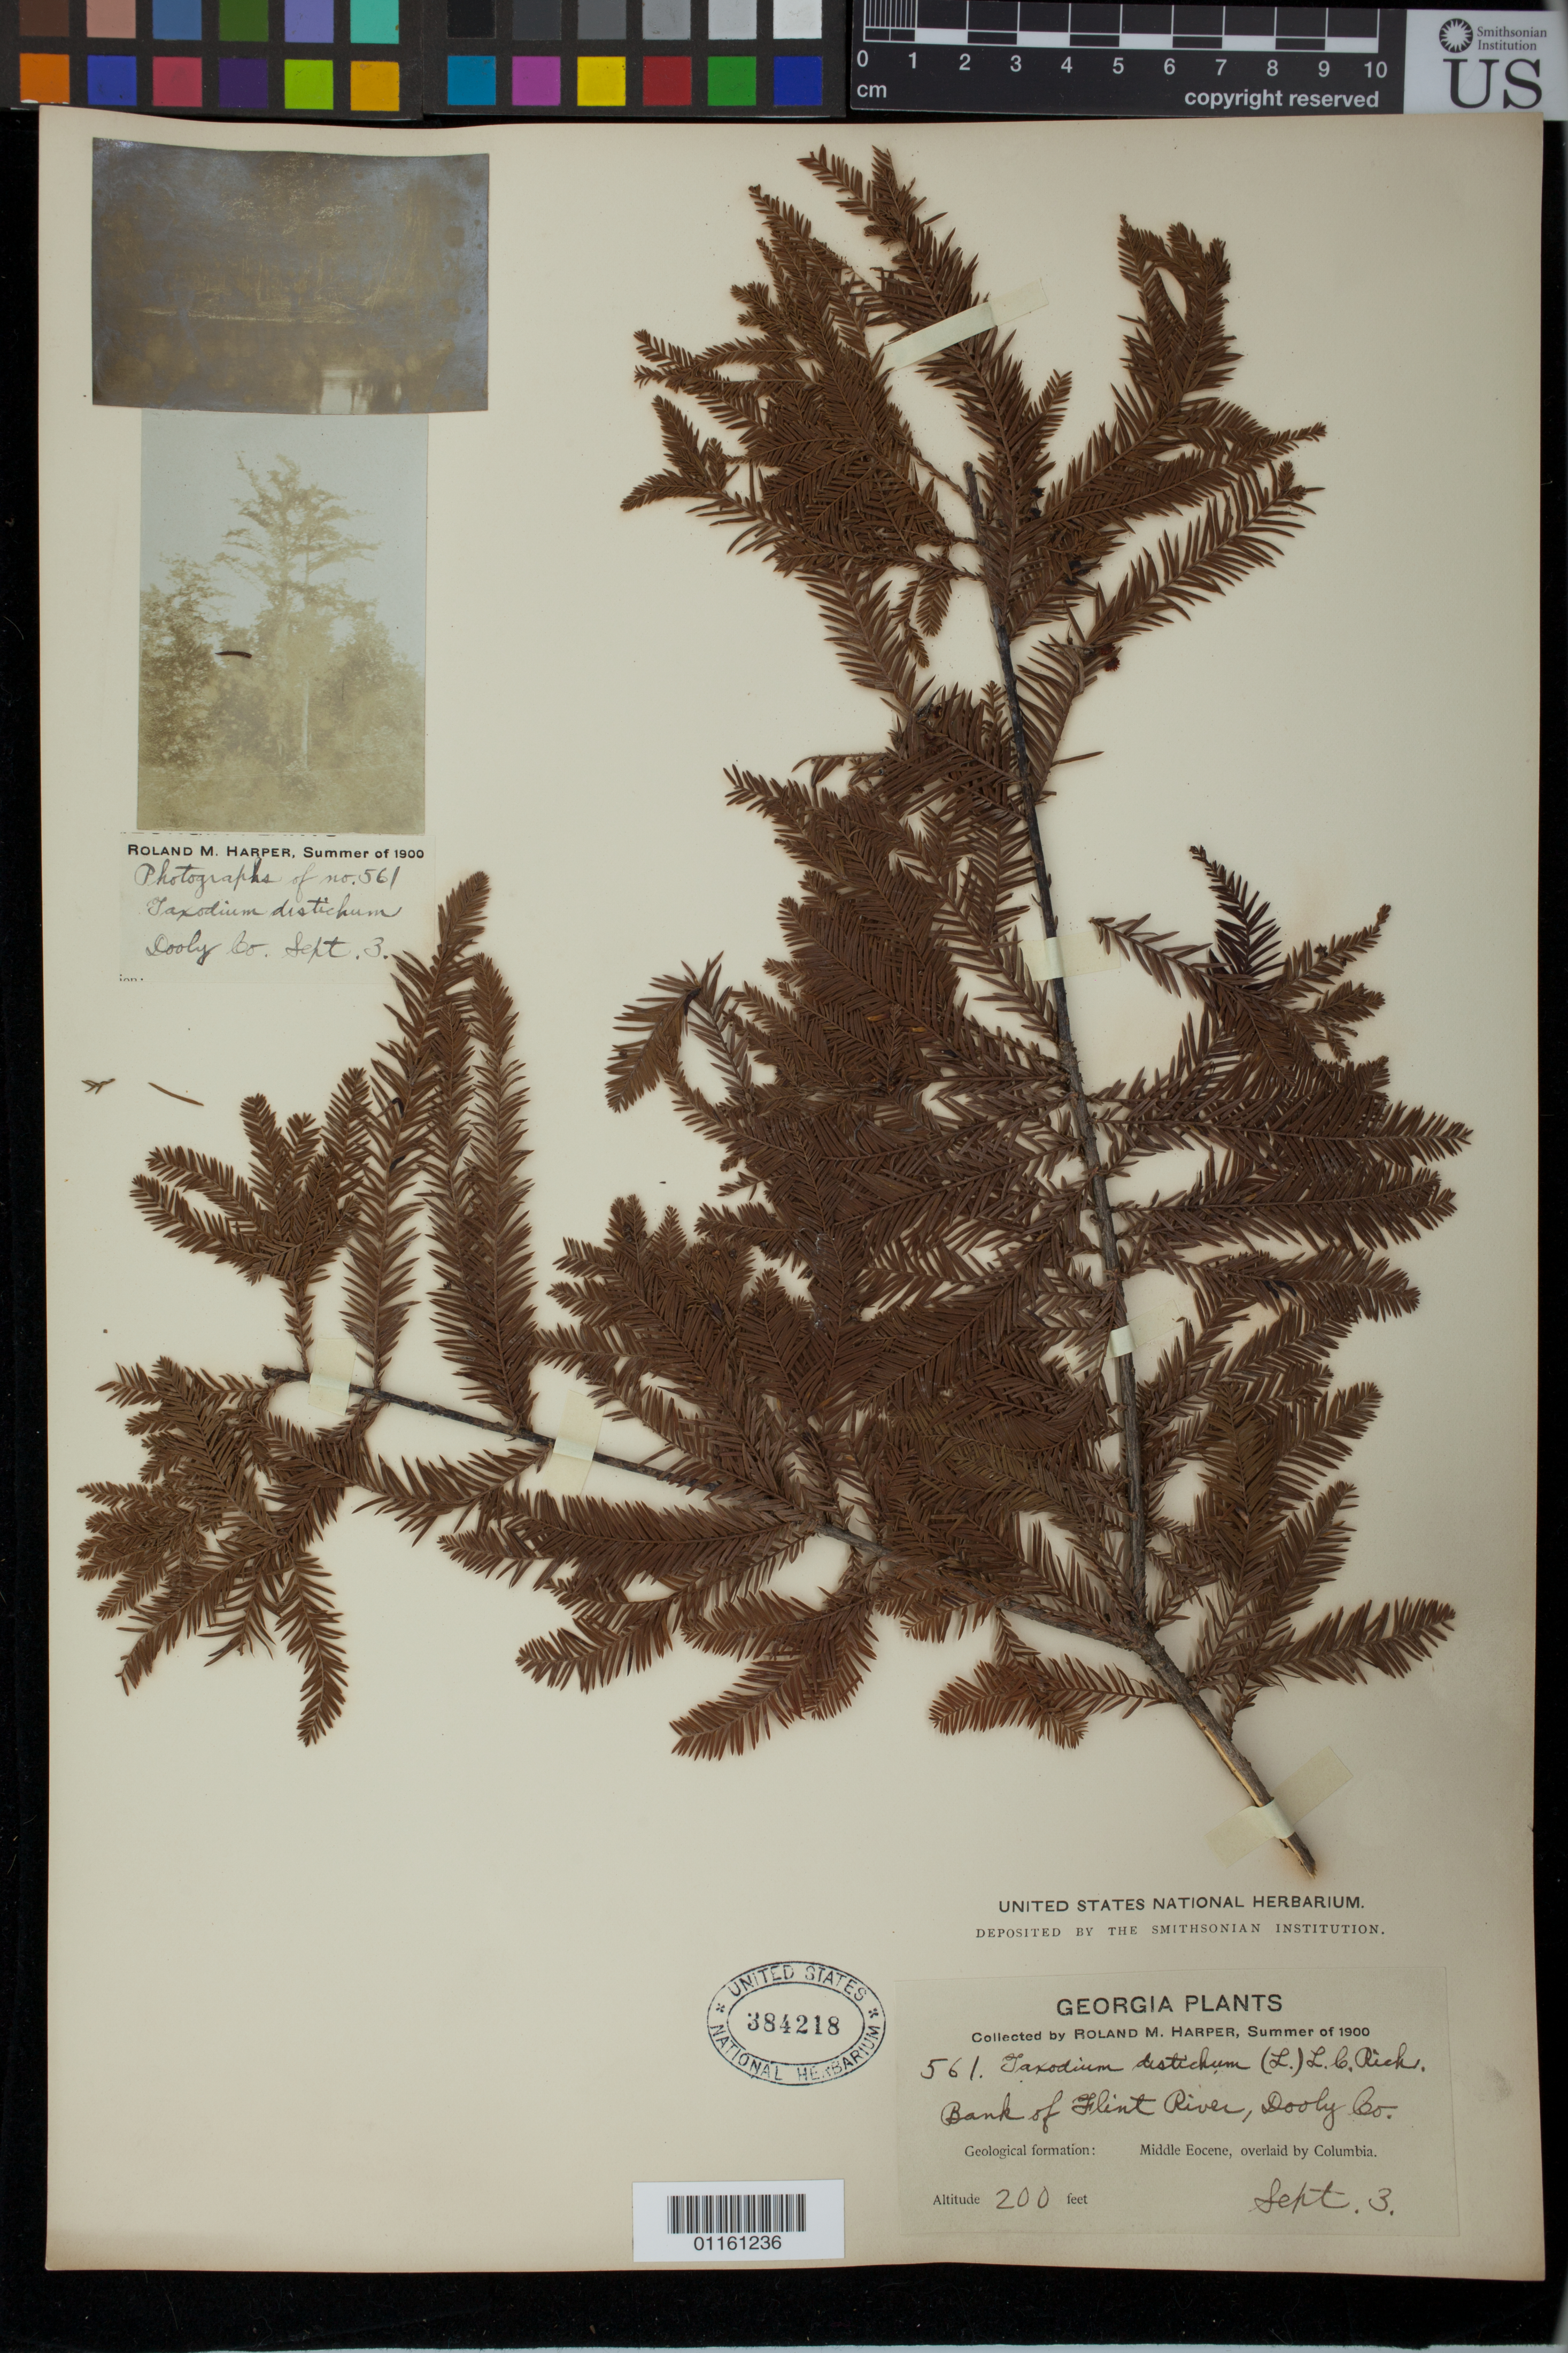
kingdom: Plantae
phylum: Tracheophyta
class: Pinopsida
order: Pinales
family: Cupressaceae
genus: Taxodium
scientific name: Taxodium distichum var. imbricarium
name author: (L.) Rich.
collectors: R. M. Harper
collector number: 561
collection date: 1900-09-03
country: United States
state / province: Georgia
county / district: Dooly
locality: Bank of Flint River.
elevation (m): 61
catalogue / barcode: US 384218